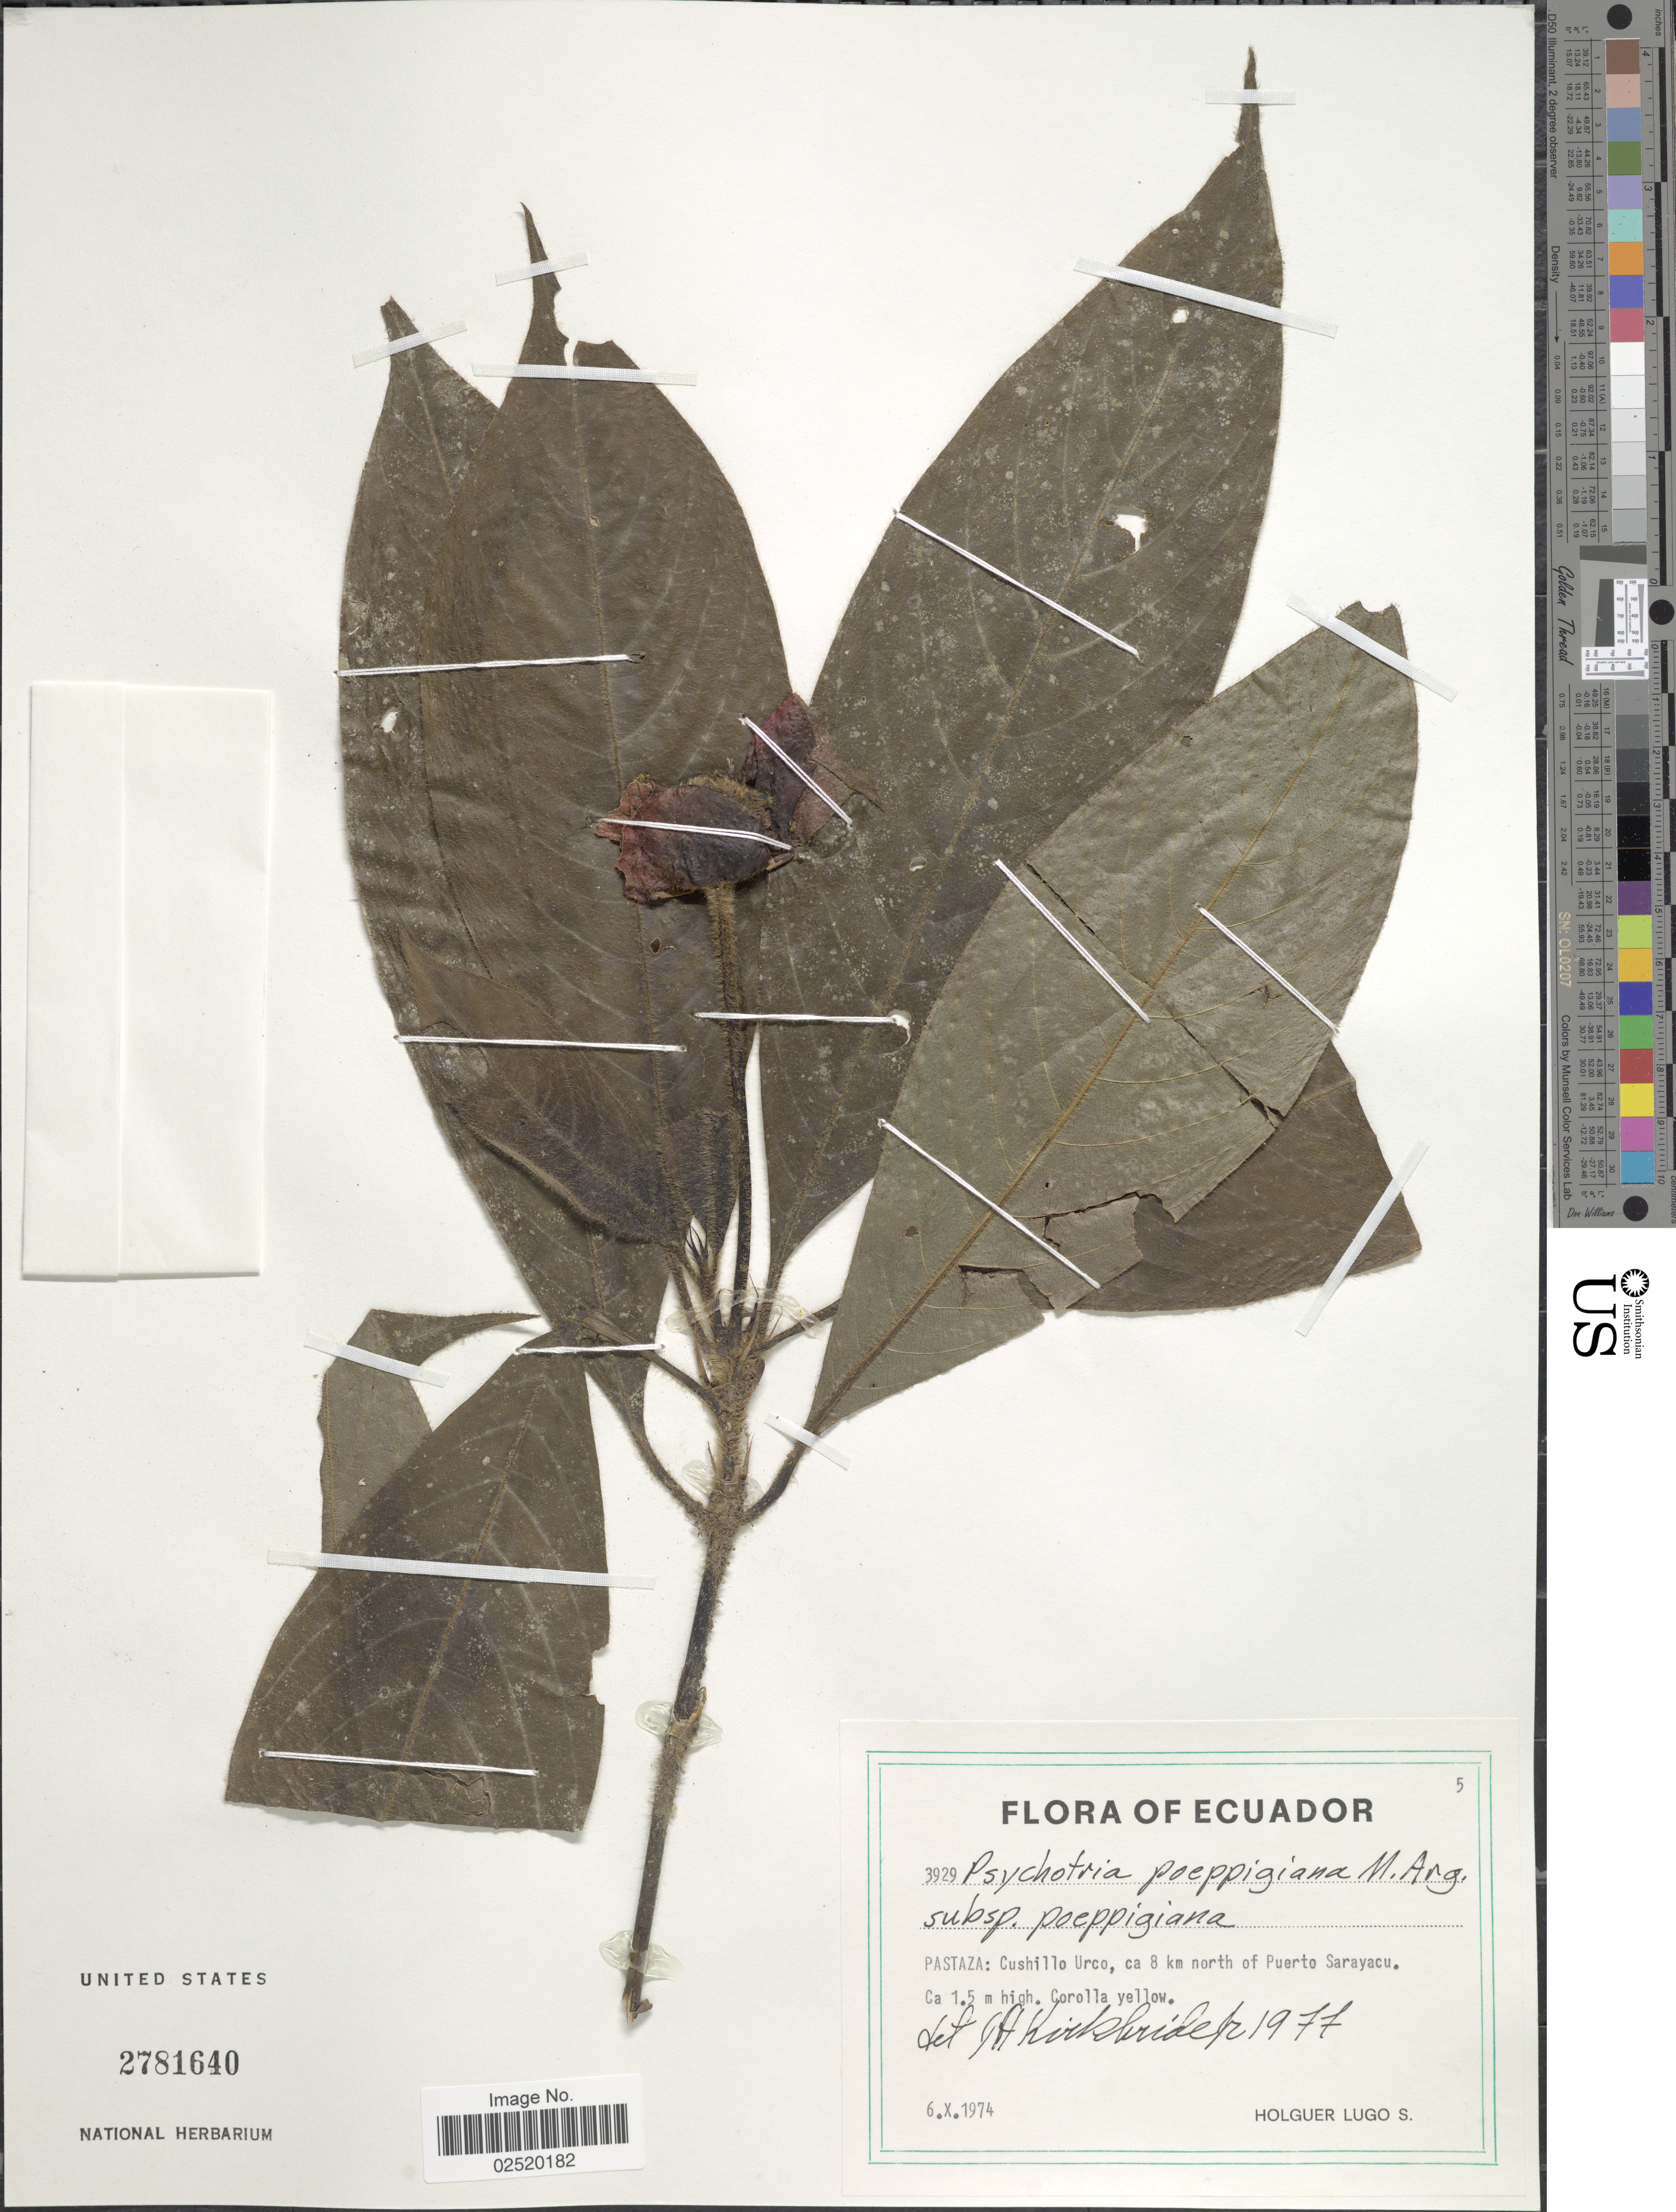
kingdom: Plantae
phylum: Tracheophyta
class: Magnoliopsida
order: Gentianales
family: Rubiaceae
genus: Psychotria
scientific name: Psychotria poeppigiana subsp. poeppigiana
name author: Müll. Arg.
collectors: H. Lugo S.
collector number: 3929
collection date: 1974-10-06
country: Ecuador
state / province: Pastaza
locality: Pastaza: Cushillo Urco, 8 km north of Puerto Sarayacu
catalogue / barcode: US 2781640